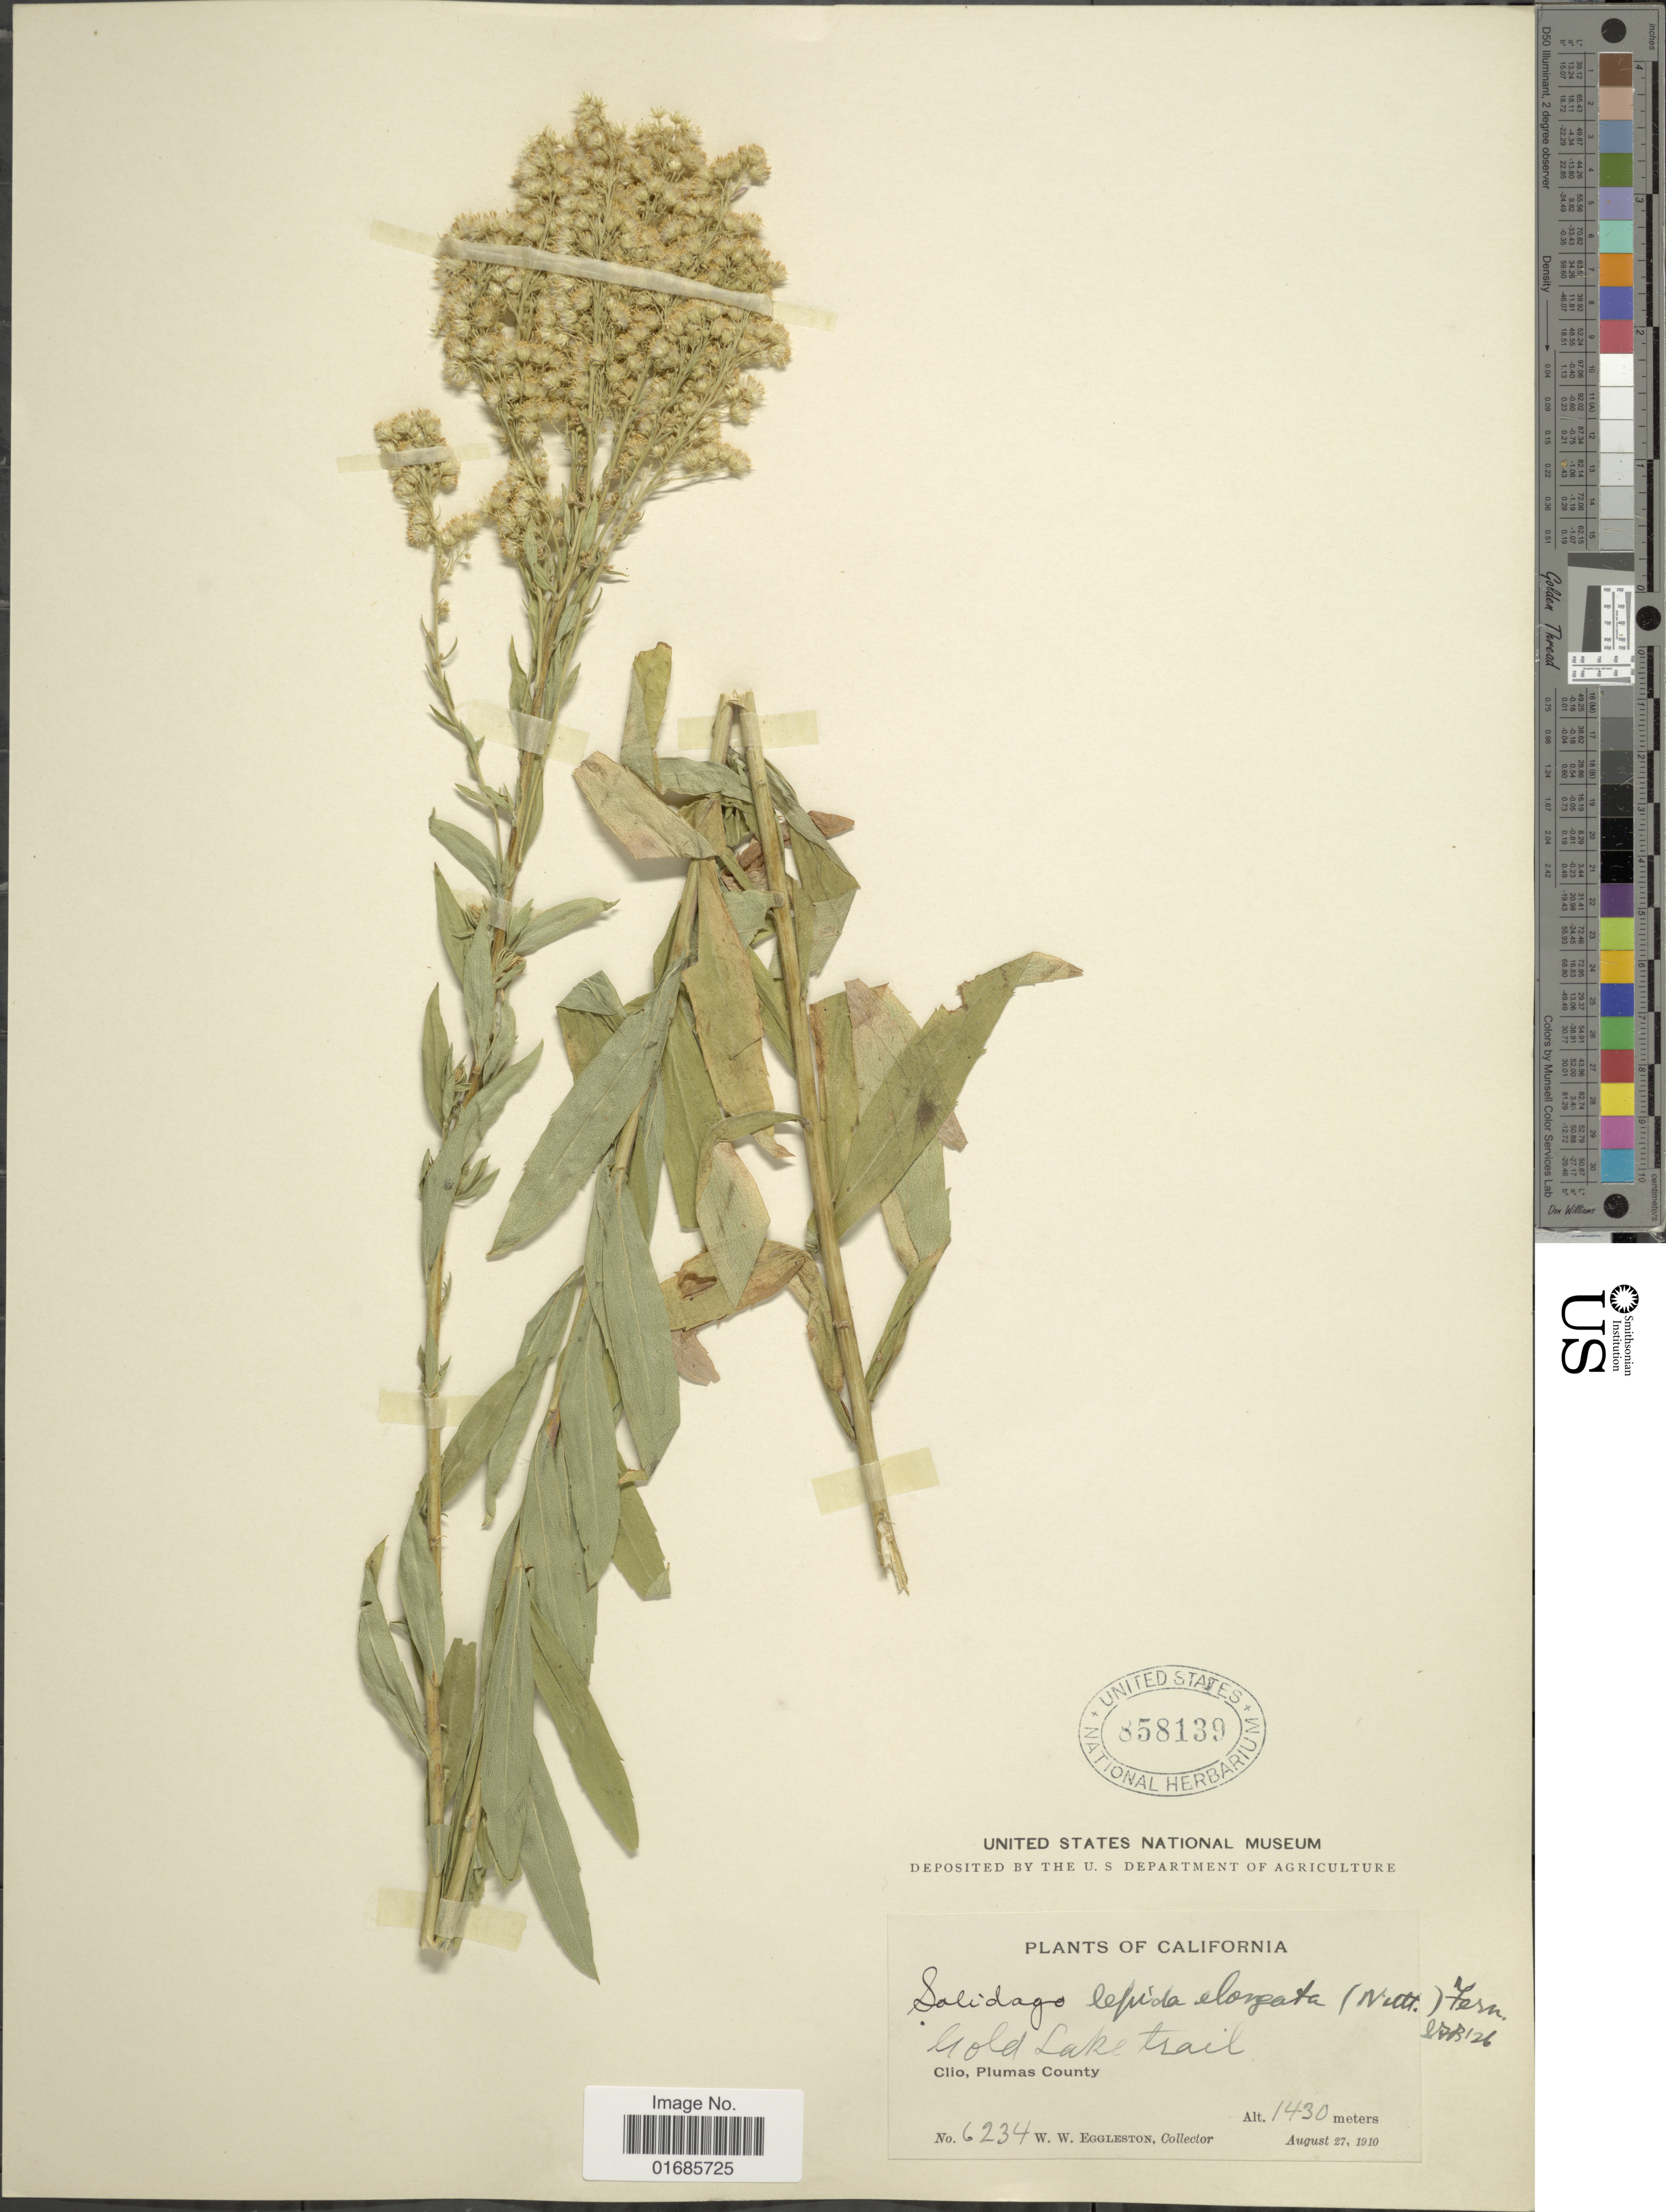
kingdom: Plantae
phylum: Tracheophyta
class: Magnoliopsida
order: Asterales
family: Asteraceae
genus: Solidago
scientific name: Solidago canadensis var. salebrosa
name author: (Piper) M.E. Jones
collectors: W. W. Eggleston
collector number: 6234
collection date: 1910-08-27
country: United States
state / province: California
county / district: Plumas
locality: Gold Lake trail, Clio, Plumas County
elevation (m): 1430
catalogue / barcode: US 858139